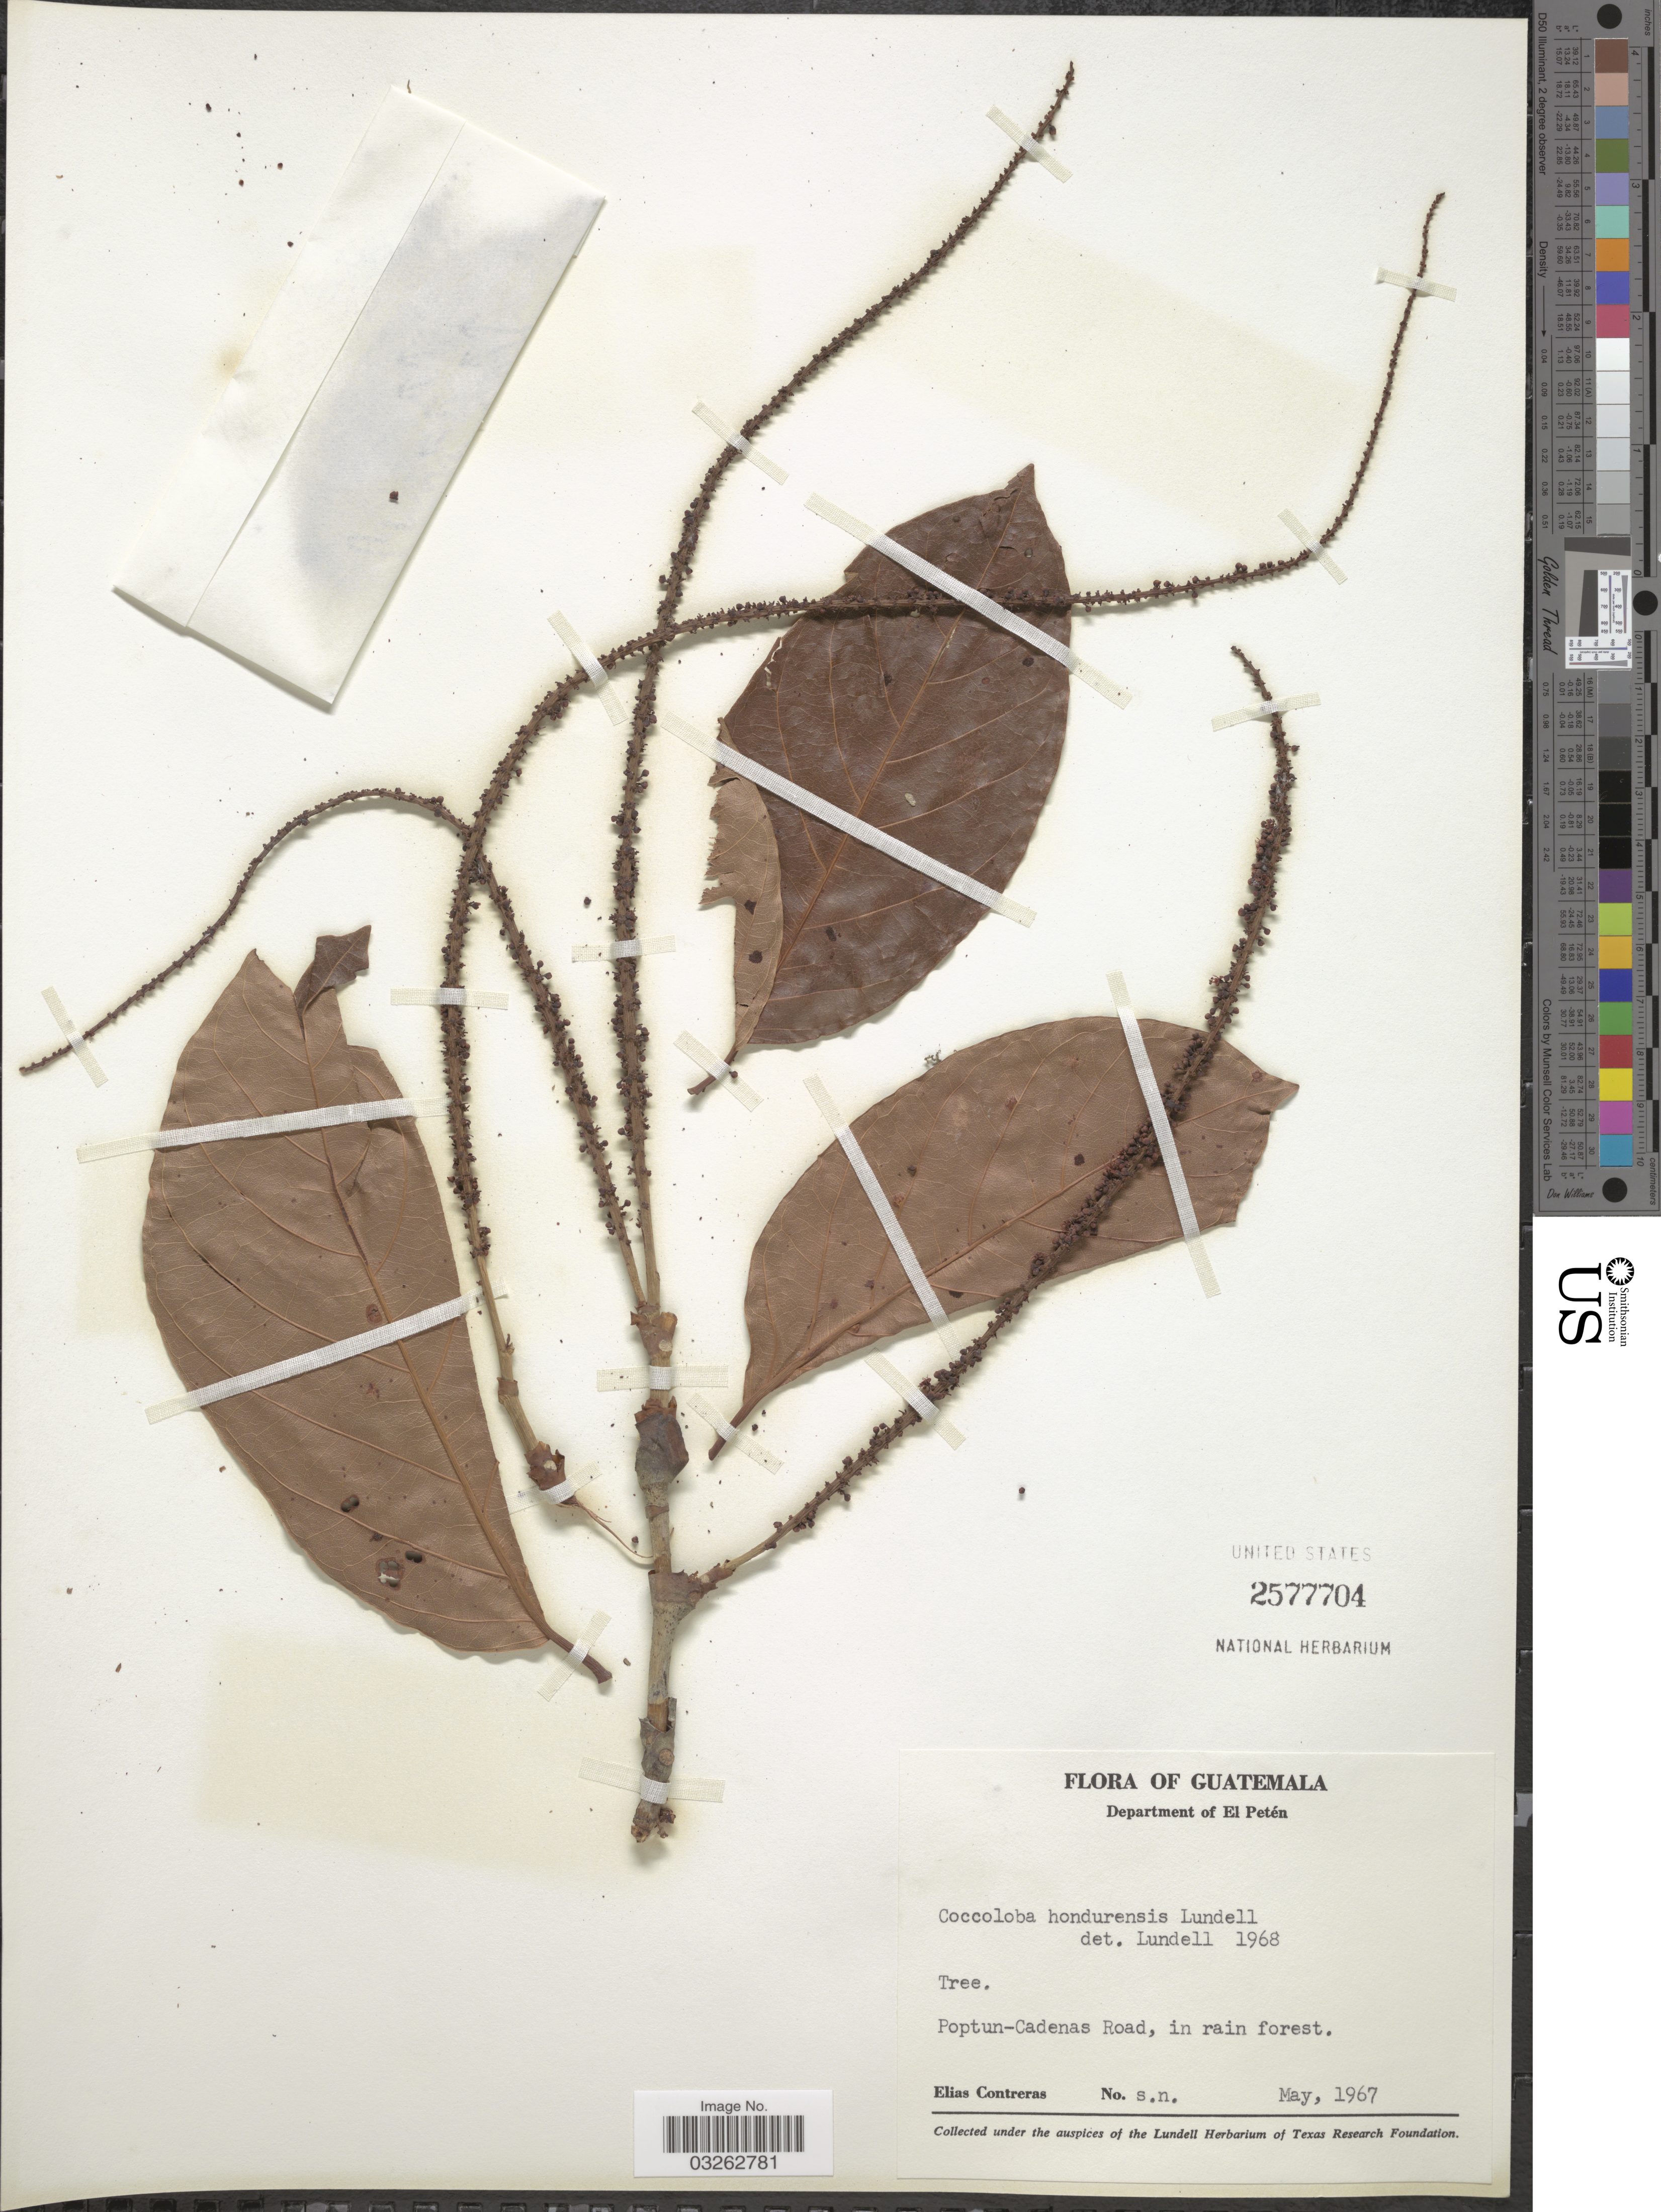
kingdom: Plantae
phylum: Tracheophyta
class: Magnoliopsida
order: Caryophyllales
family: Polygonaceae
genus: Coccoloba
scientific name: Coccoloba hondurensis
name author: Lundell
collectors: E. Contreras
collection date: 1967-05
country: Guatemala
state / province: El Petén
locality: Department of El Petén. Poptun-Cadenas Road, in rain forest.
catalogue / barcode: US 2577704